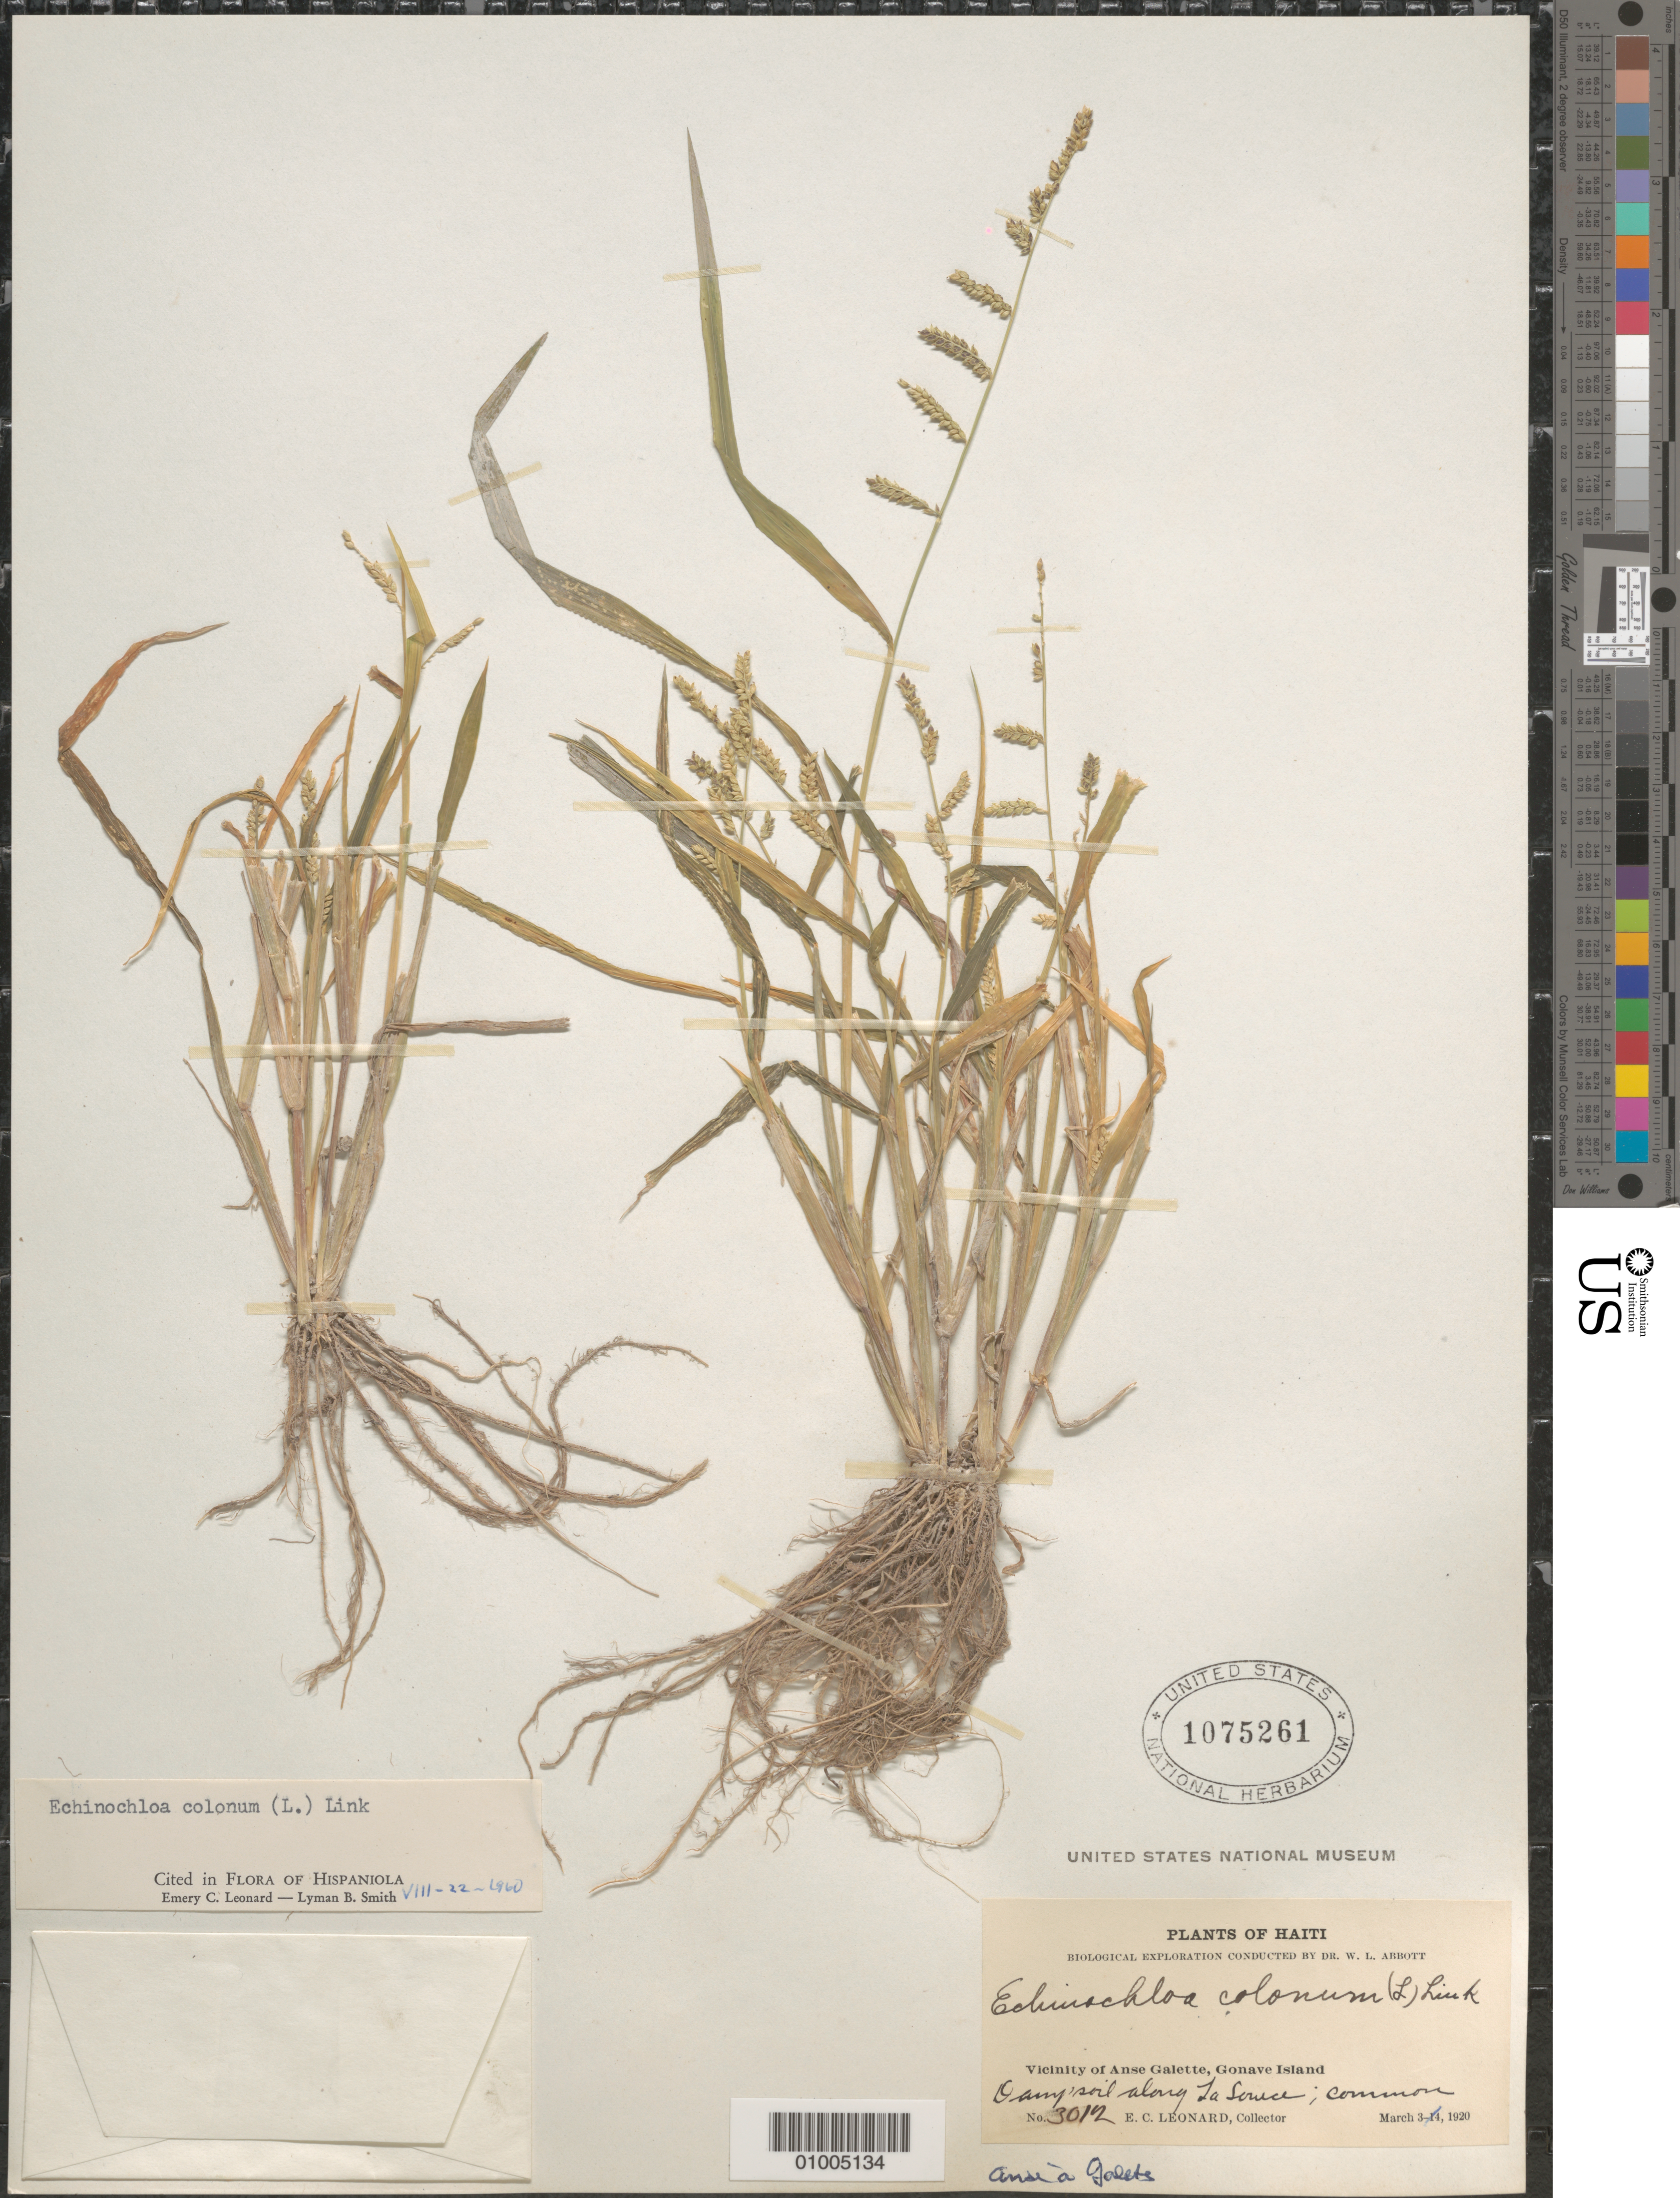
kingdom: Plantae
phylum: Tracheophyta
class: Liliopsida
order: Poales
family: Poaceae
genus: Echinochloa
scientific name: Echinochloa colona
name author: (L.) Link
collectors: E. C. Leonard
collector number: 3012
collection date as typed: Mar 1920 to Mar 1920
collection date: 1920-03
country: Haiti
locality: Vicinity of Anse Galette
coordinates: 0 N, 0 E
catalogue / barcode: US 1075261